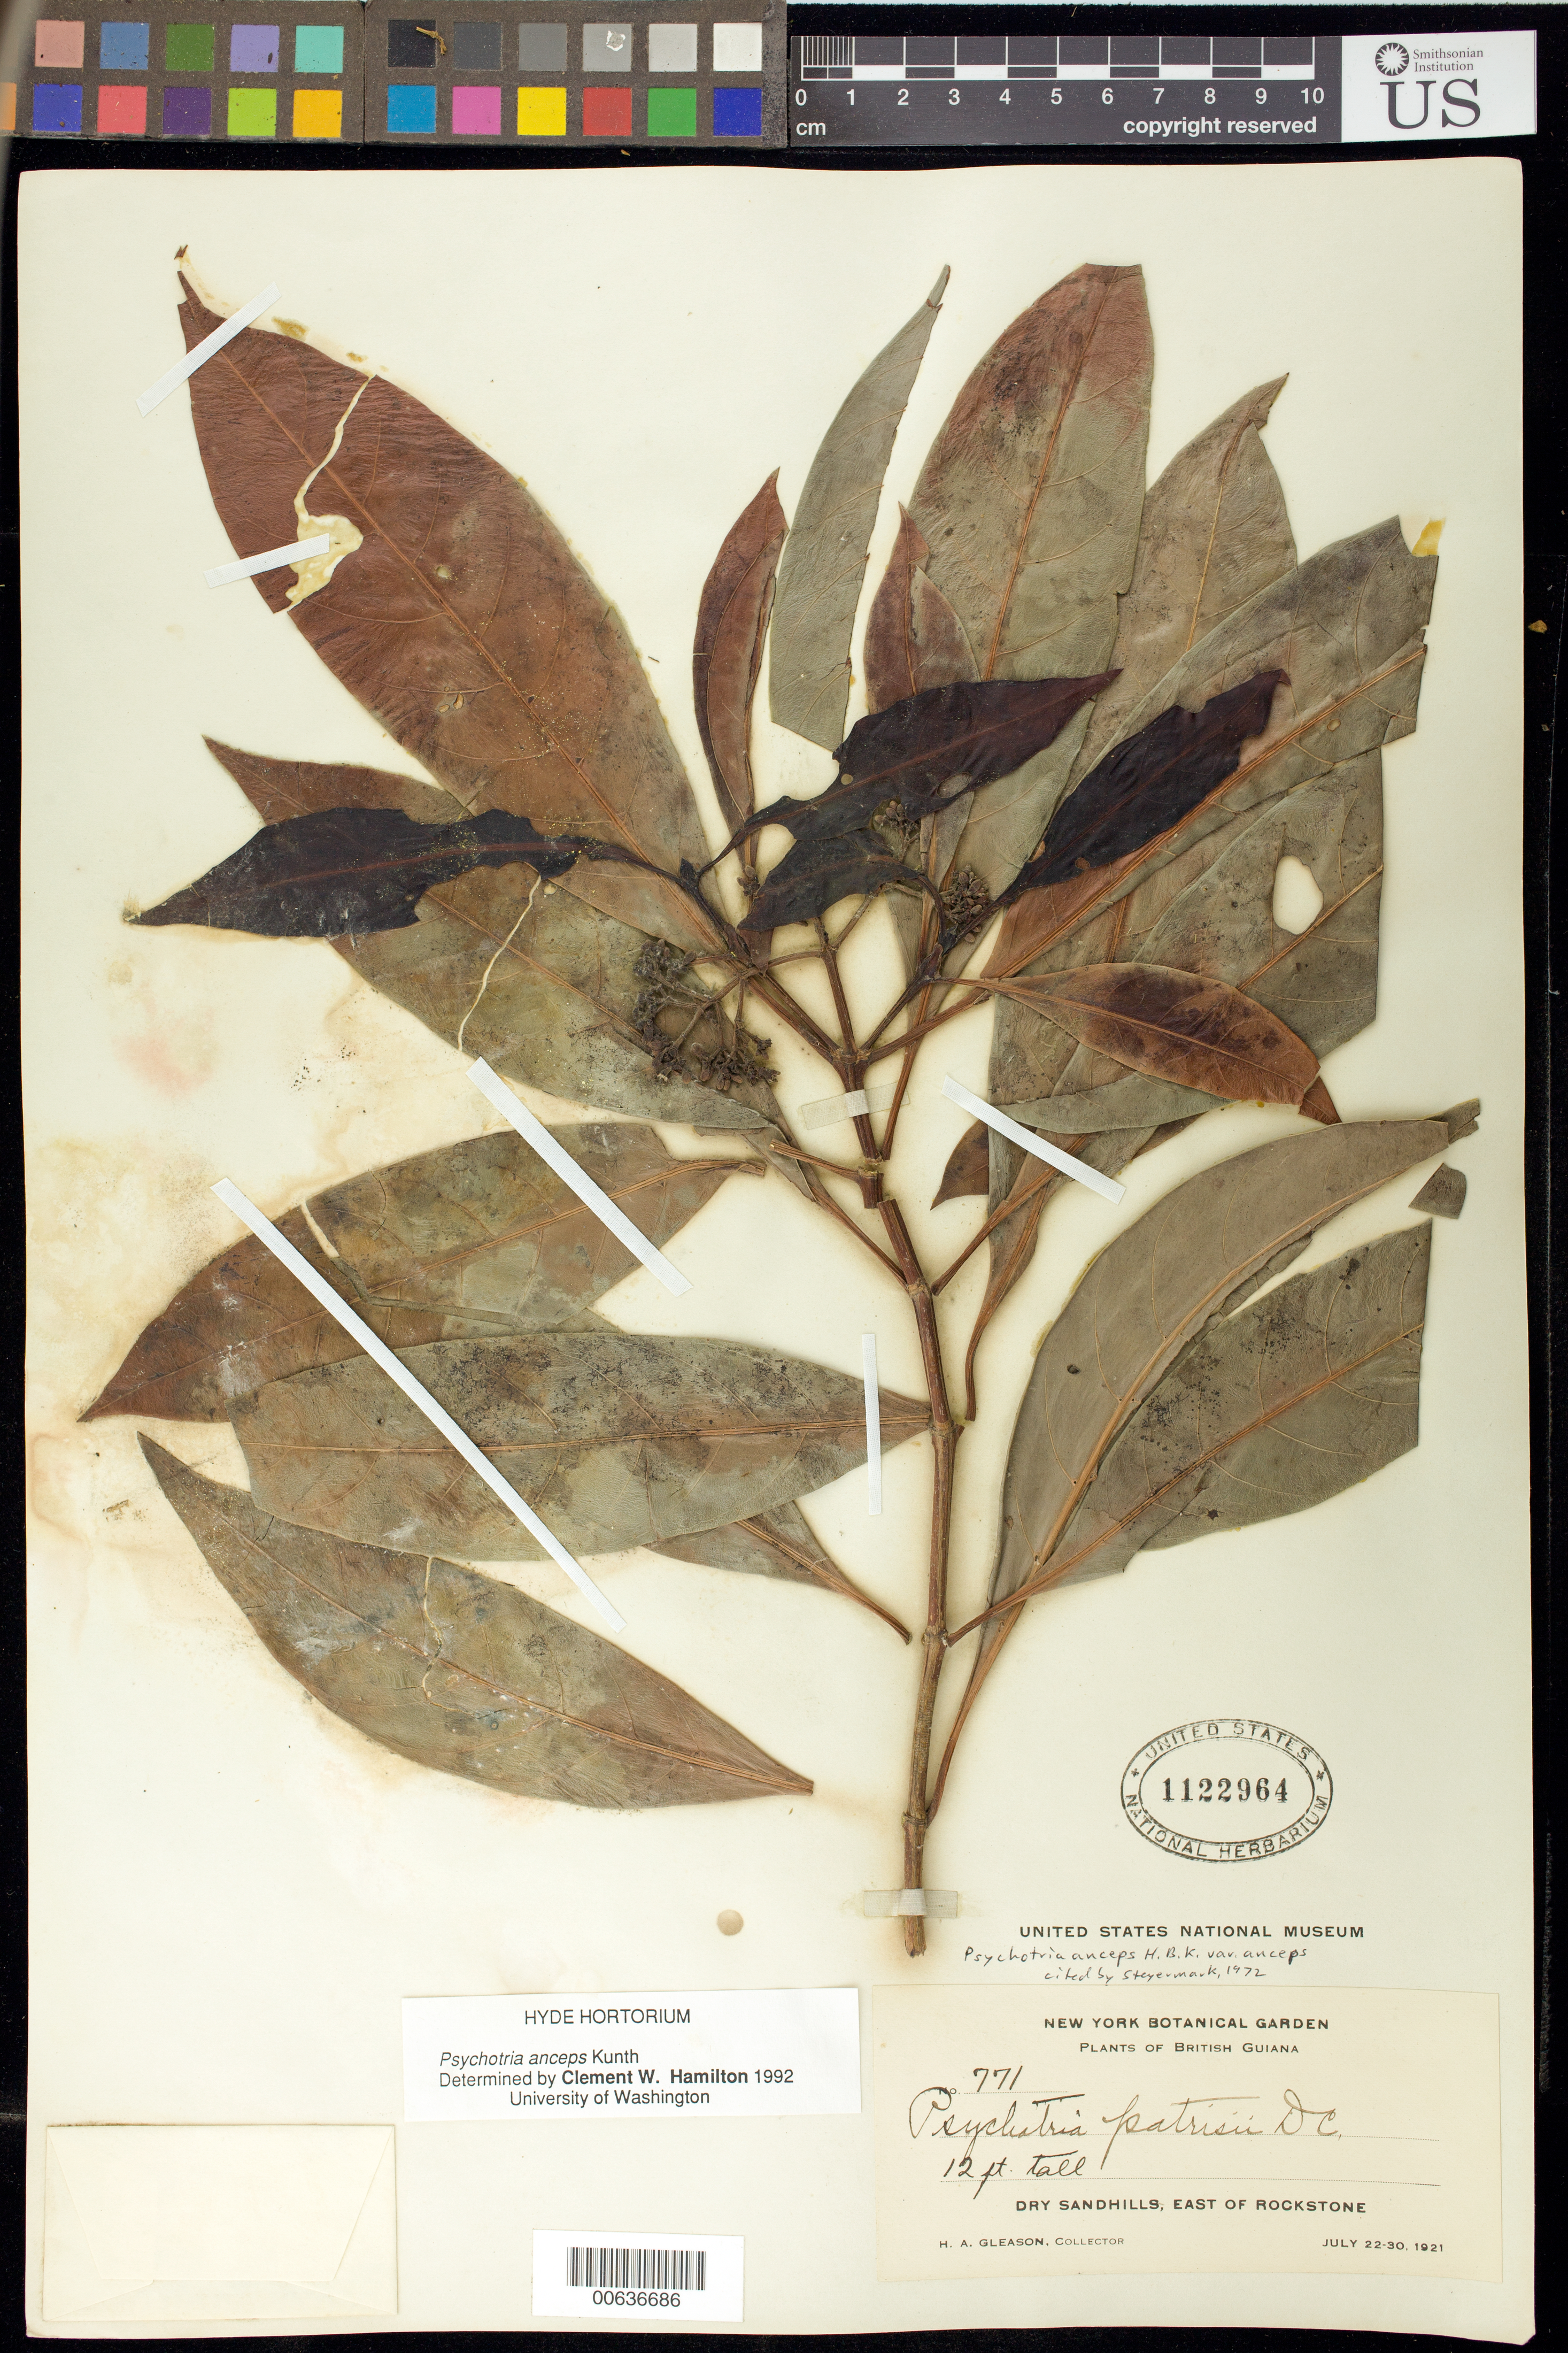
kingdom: Plantae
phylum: Tracheophyta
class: Magnoliopsida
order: Gentianales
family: Rubiaceae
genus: Psychotria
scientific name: Psychotria anceps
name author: Kunth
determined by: Hamilton, C. W.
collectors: H. A. Gleason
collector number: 771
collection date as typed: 22-Jul-21 to 30-Jul-21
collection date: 1921-07-22/1921-07-30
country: Guyana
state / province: U. Demerara-Berbice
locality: Rockstone, E of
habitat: Dry sandhills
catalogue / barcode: US 1122964